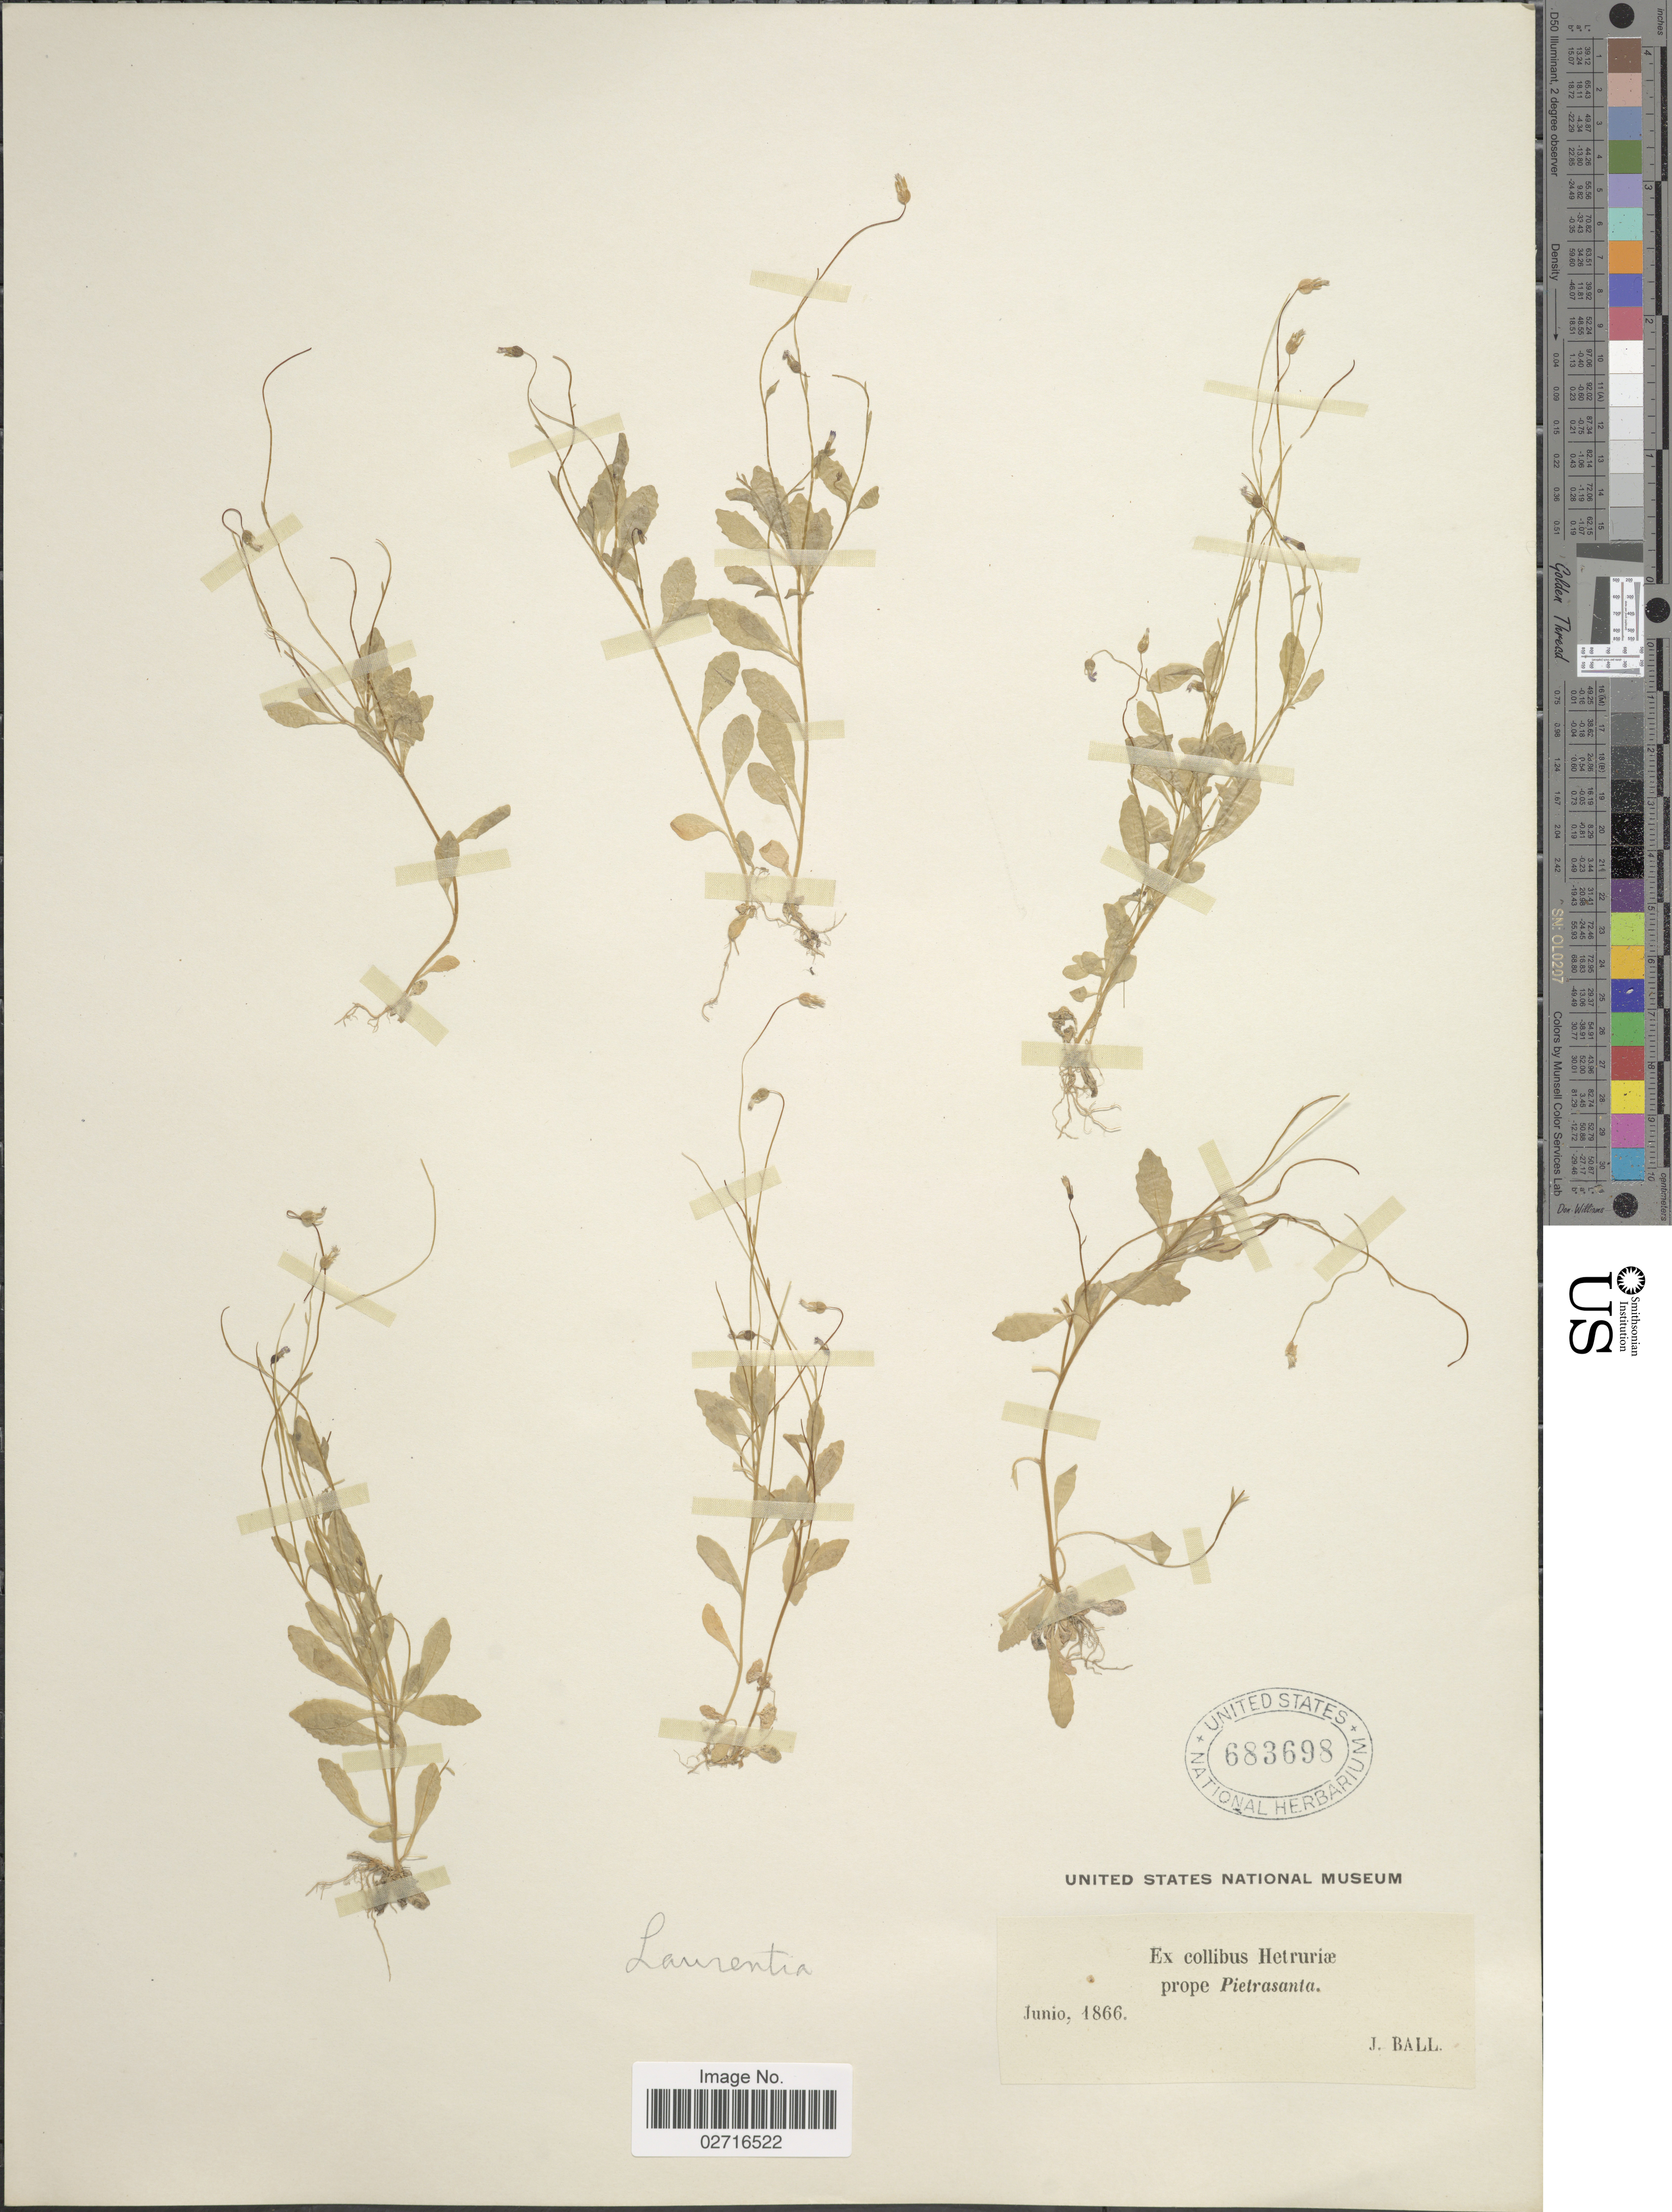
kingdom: Plantae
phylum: Tracheophyta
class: Magnoliopsida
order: Asterales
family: Campanulaceae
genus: Laurentia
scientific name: Laurentia sp.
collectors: J. Ball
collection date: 1866-06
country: Italy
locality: Ex collibus Hetruriae prope Pietrasanta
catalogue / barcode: US 683698